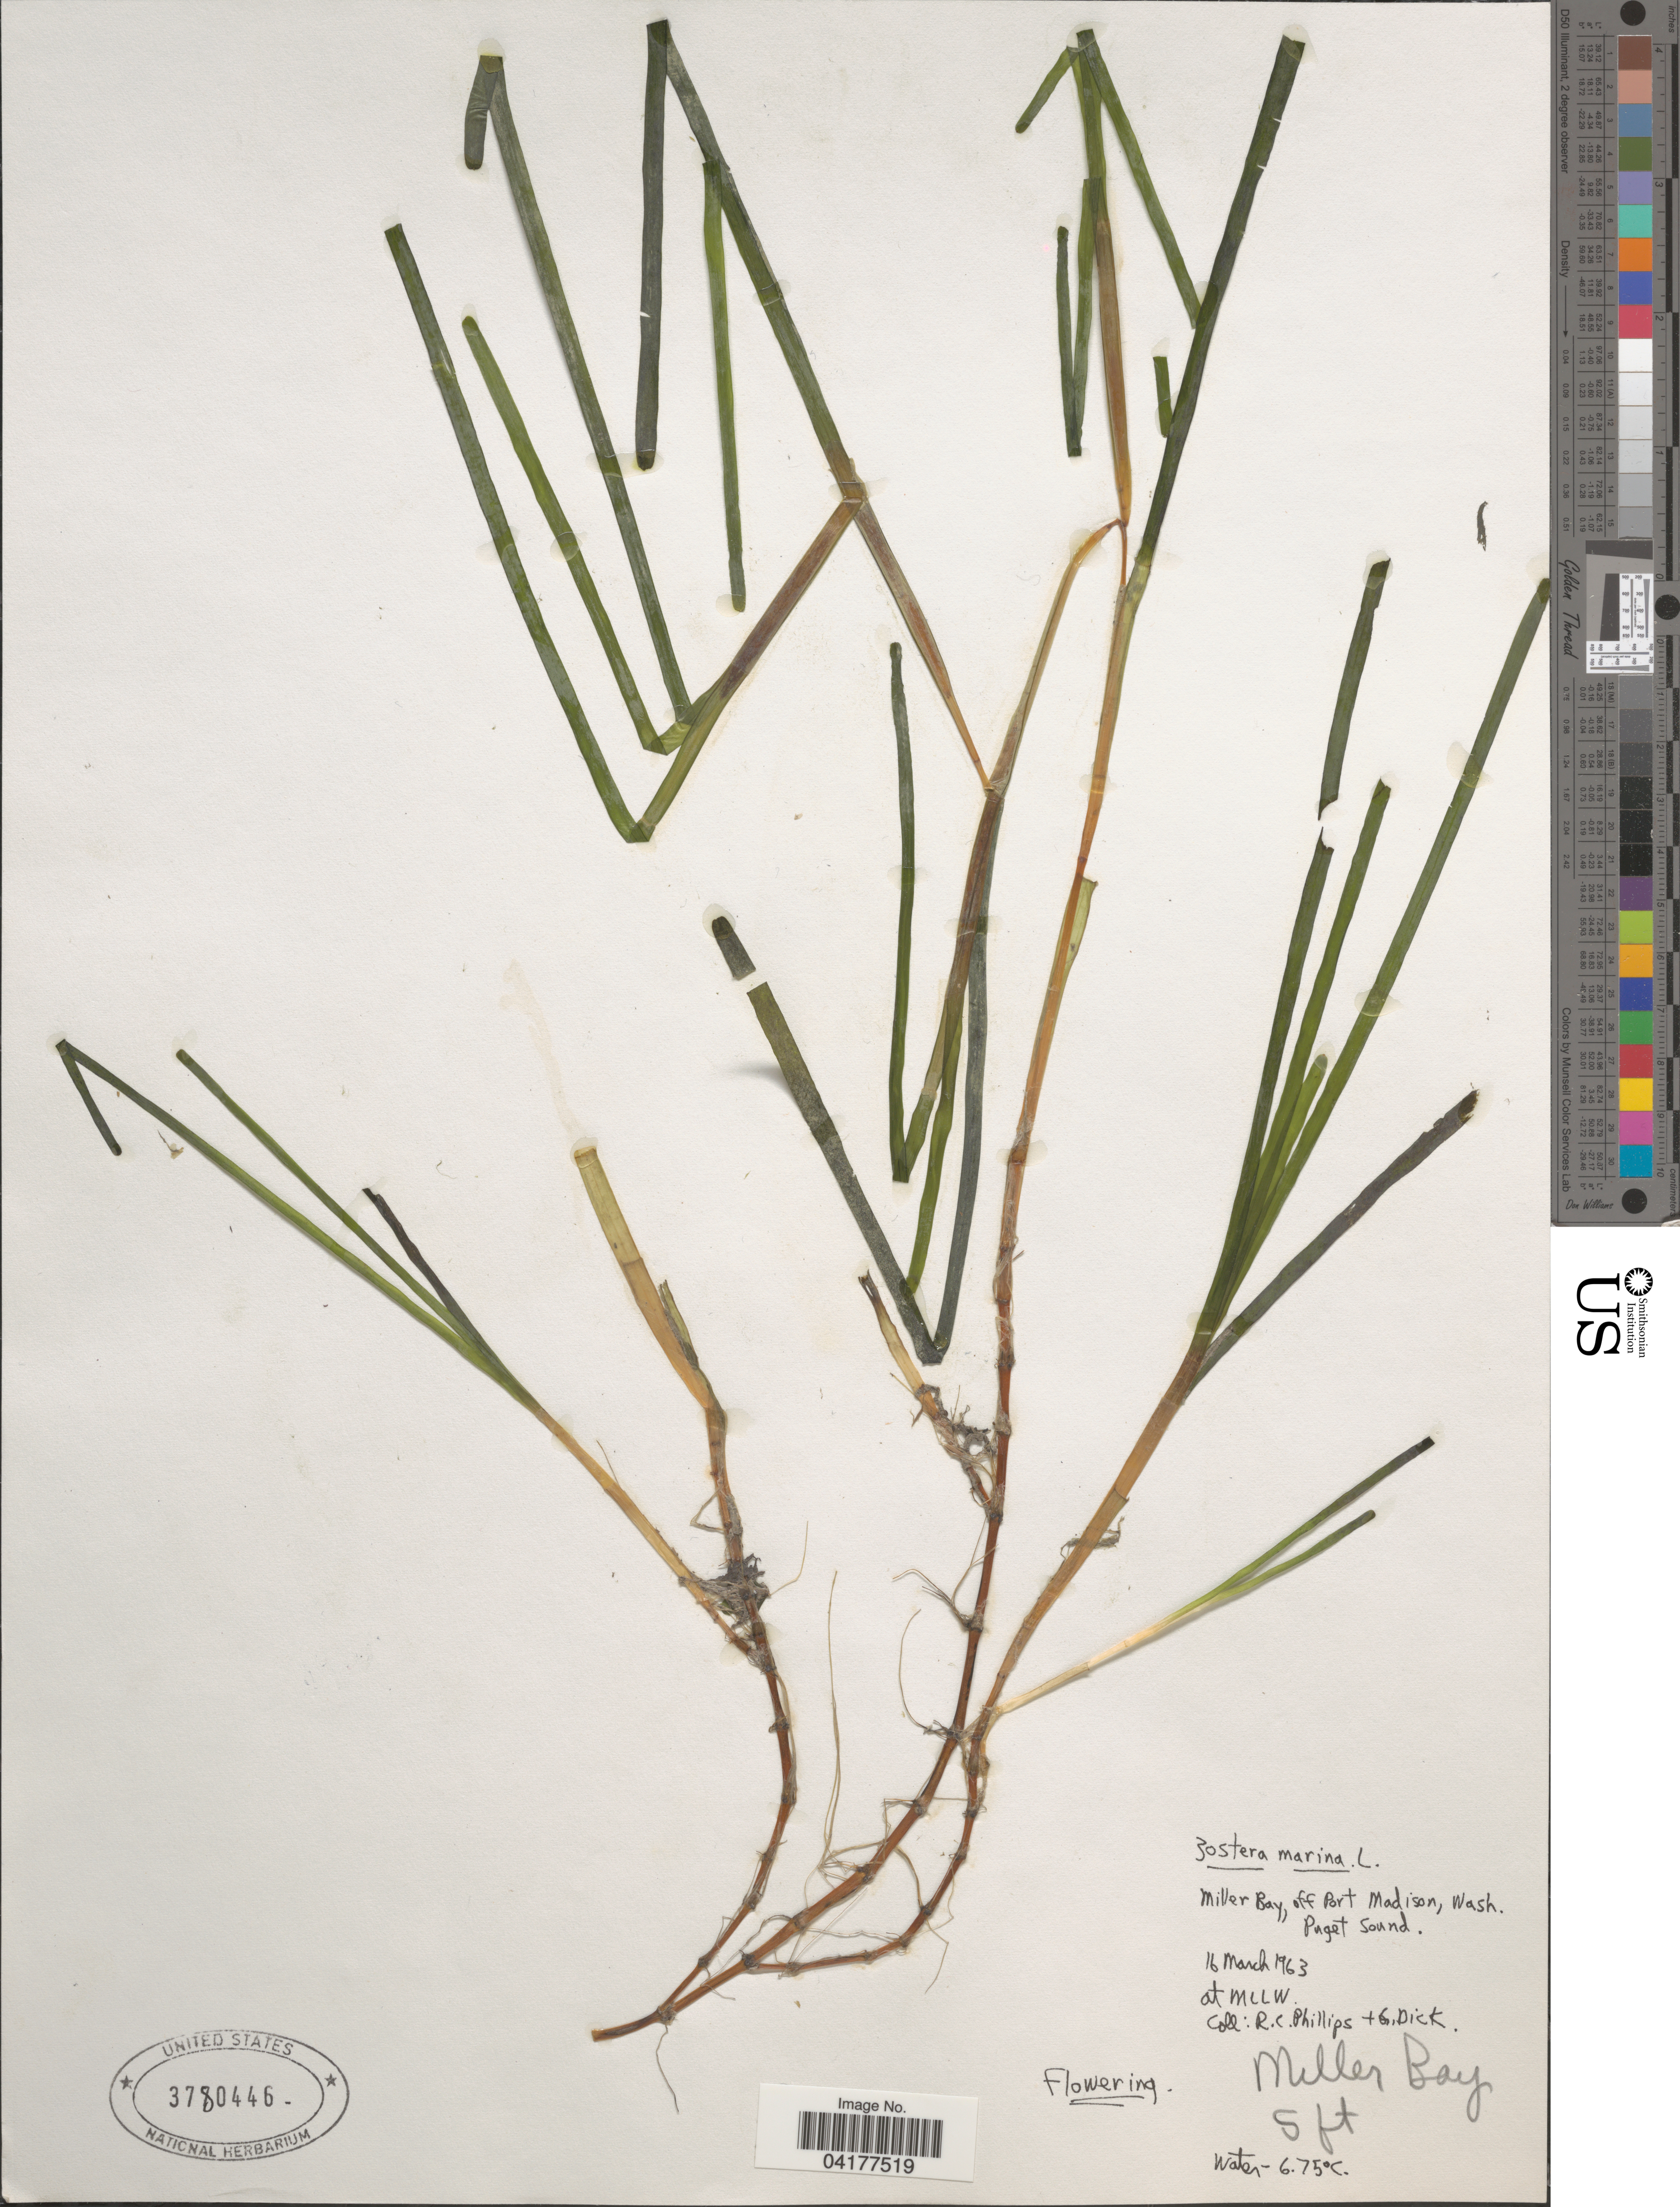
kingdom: Plantae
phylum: Tracheophyta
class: Liliopsida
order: Alismatales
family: Zosteraceae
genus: Zostera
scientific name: Zostera marina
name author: L.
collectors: R. C. Phillips & G. Dick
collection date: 1963-03-16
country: United States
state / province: Washington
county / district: King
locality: Miller Bay, off Port Madison. Puget Sound. At MLLW.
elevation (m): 2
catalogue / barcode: US 3780446